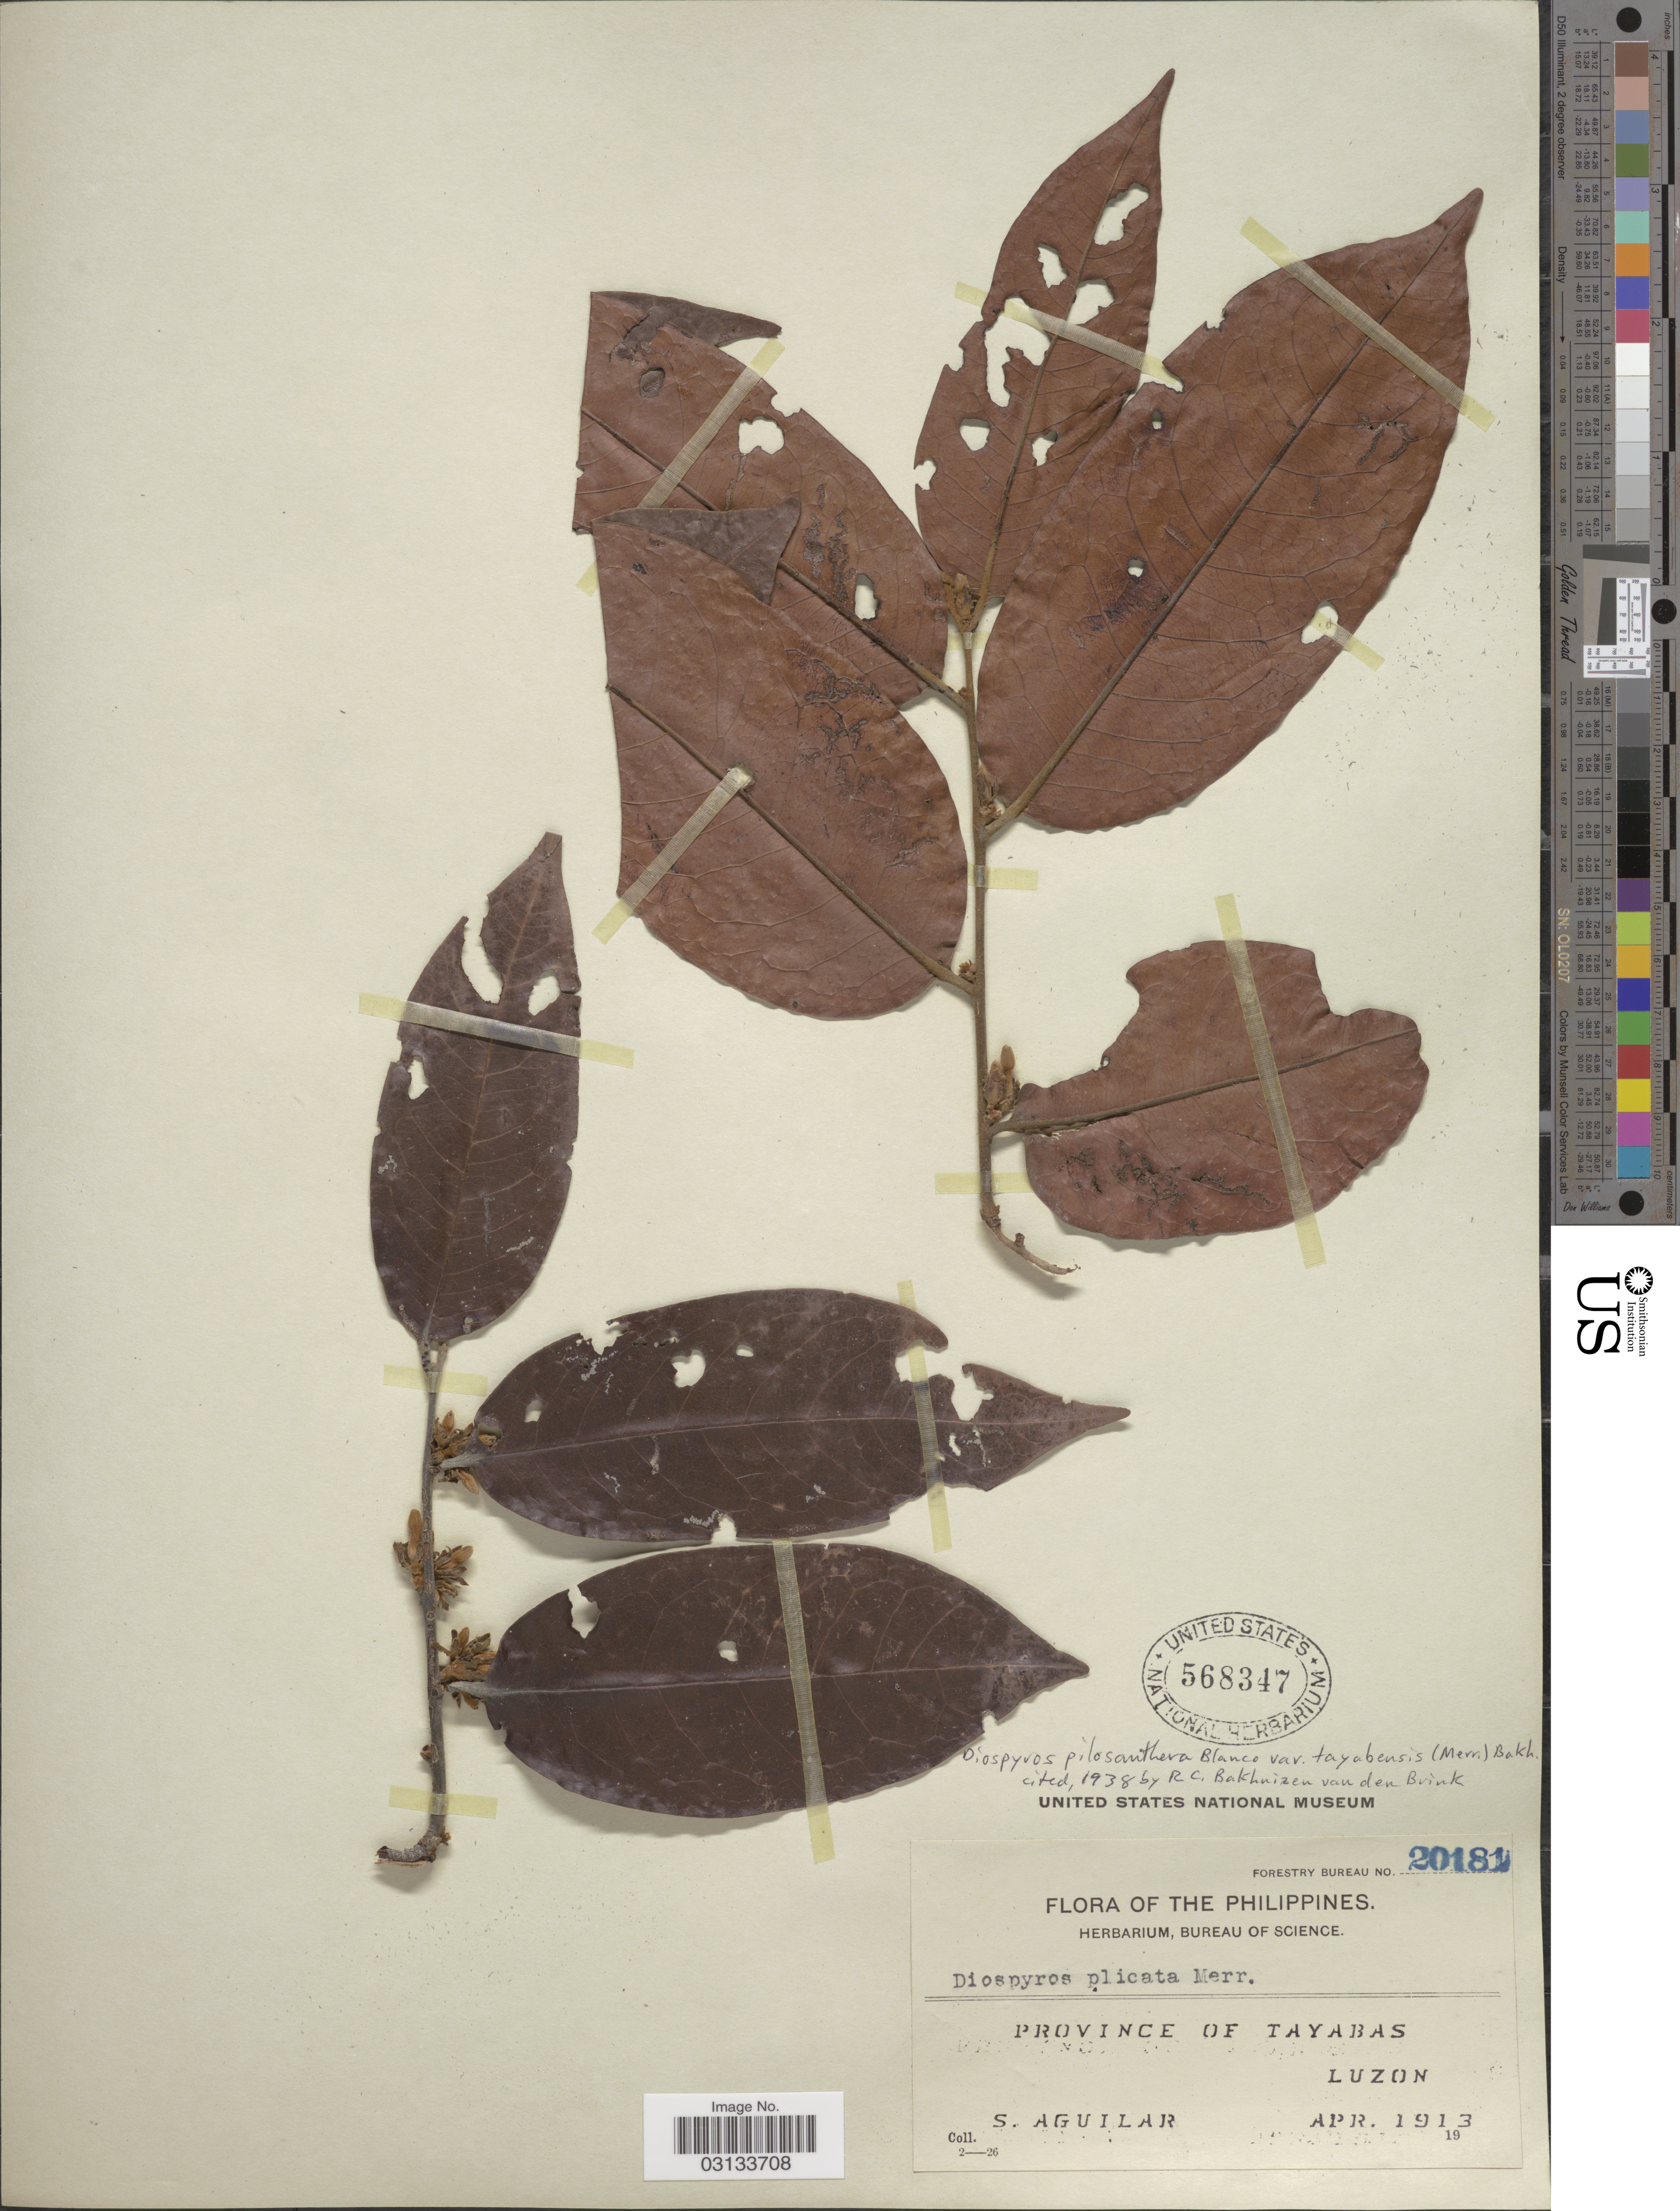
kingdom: Plantae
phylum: Tracheophyta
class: Magnoliopsida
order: Ericales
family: Ebenaceae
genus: Diospyros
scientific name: Diospyros pilosanthera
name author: Blanco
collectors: S. Aguilar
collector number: Forestry Bureau 20181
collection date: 1913-04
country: Philippines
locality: Province of Tayabas. Luzon.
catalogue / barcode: US 568347